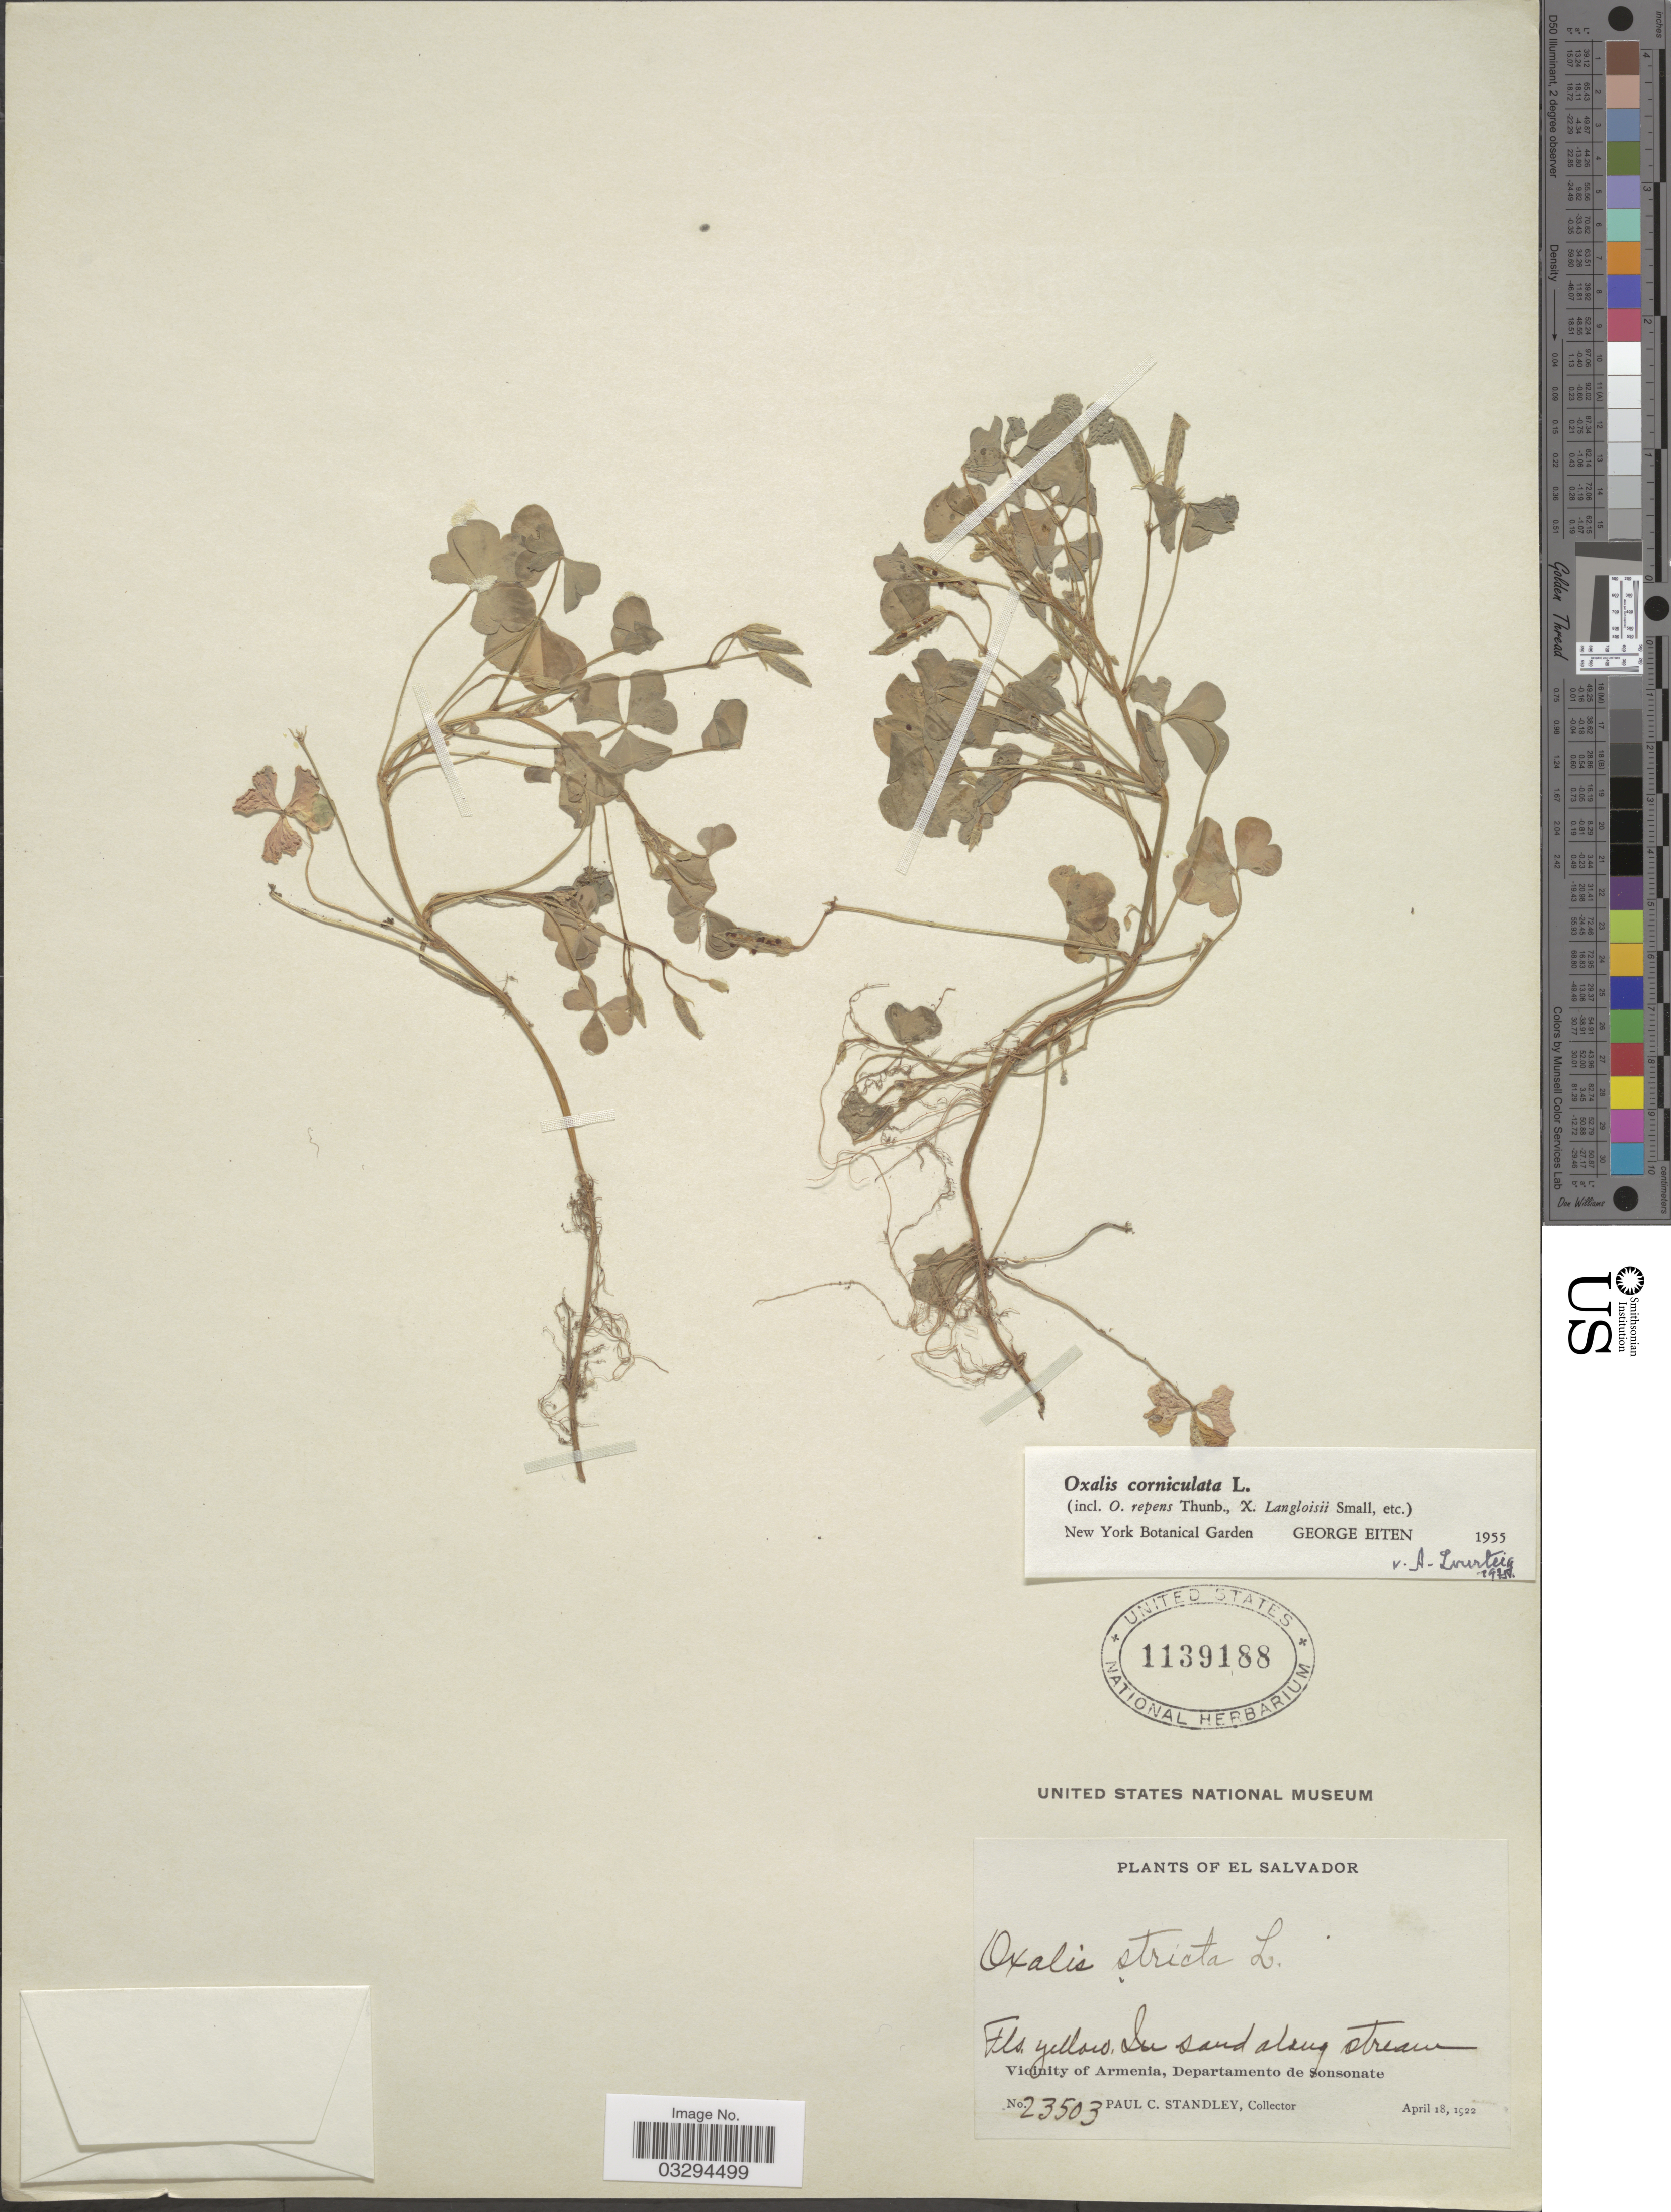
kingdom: Plantae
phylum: Tracheophyta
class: Magnoliopsida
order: Oxalidales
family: Oxalidaceae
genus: Oxalis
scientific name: Oxalis corniculata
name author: L.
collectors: P. C. Standley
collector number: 23503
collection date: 1922-02-18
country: El Salvador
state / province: Sonsonate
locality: Vicinity of Armenia, Departamento de Sonsonate.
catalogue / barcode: US 1139188